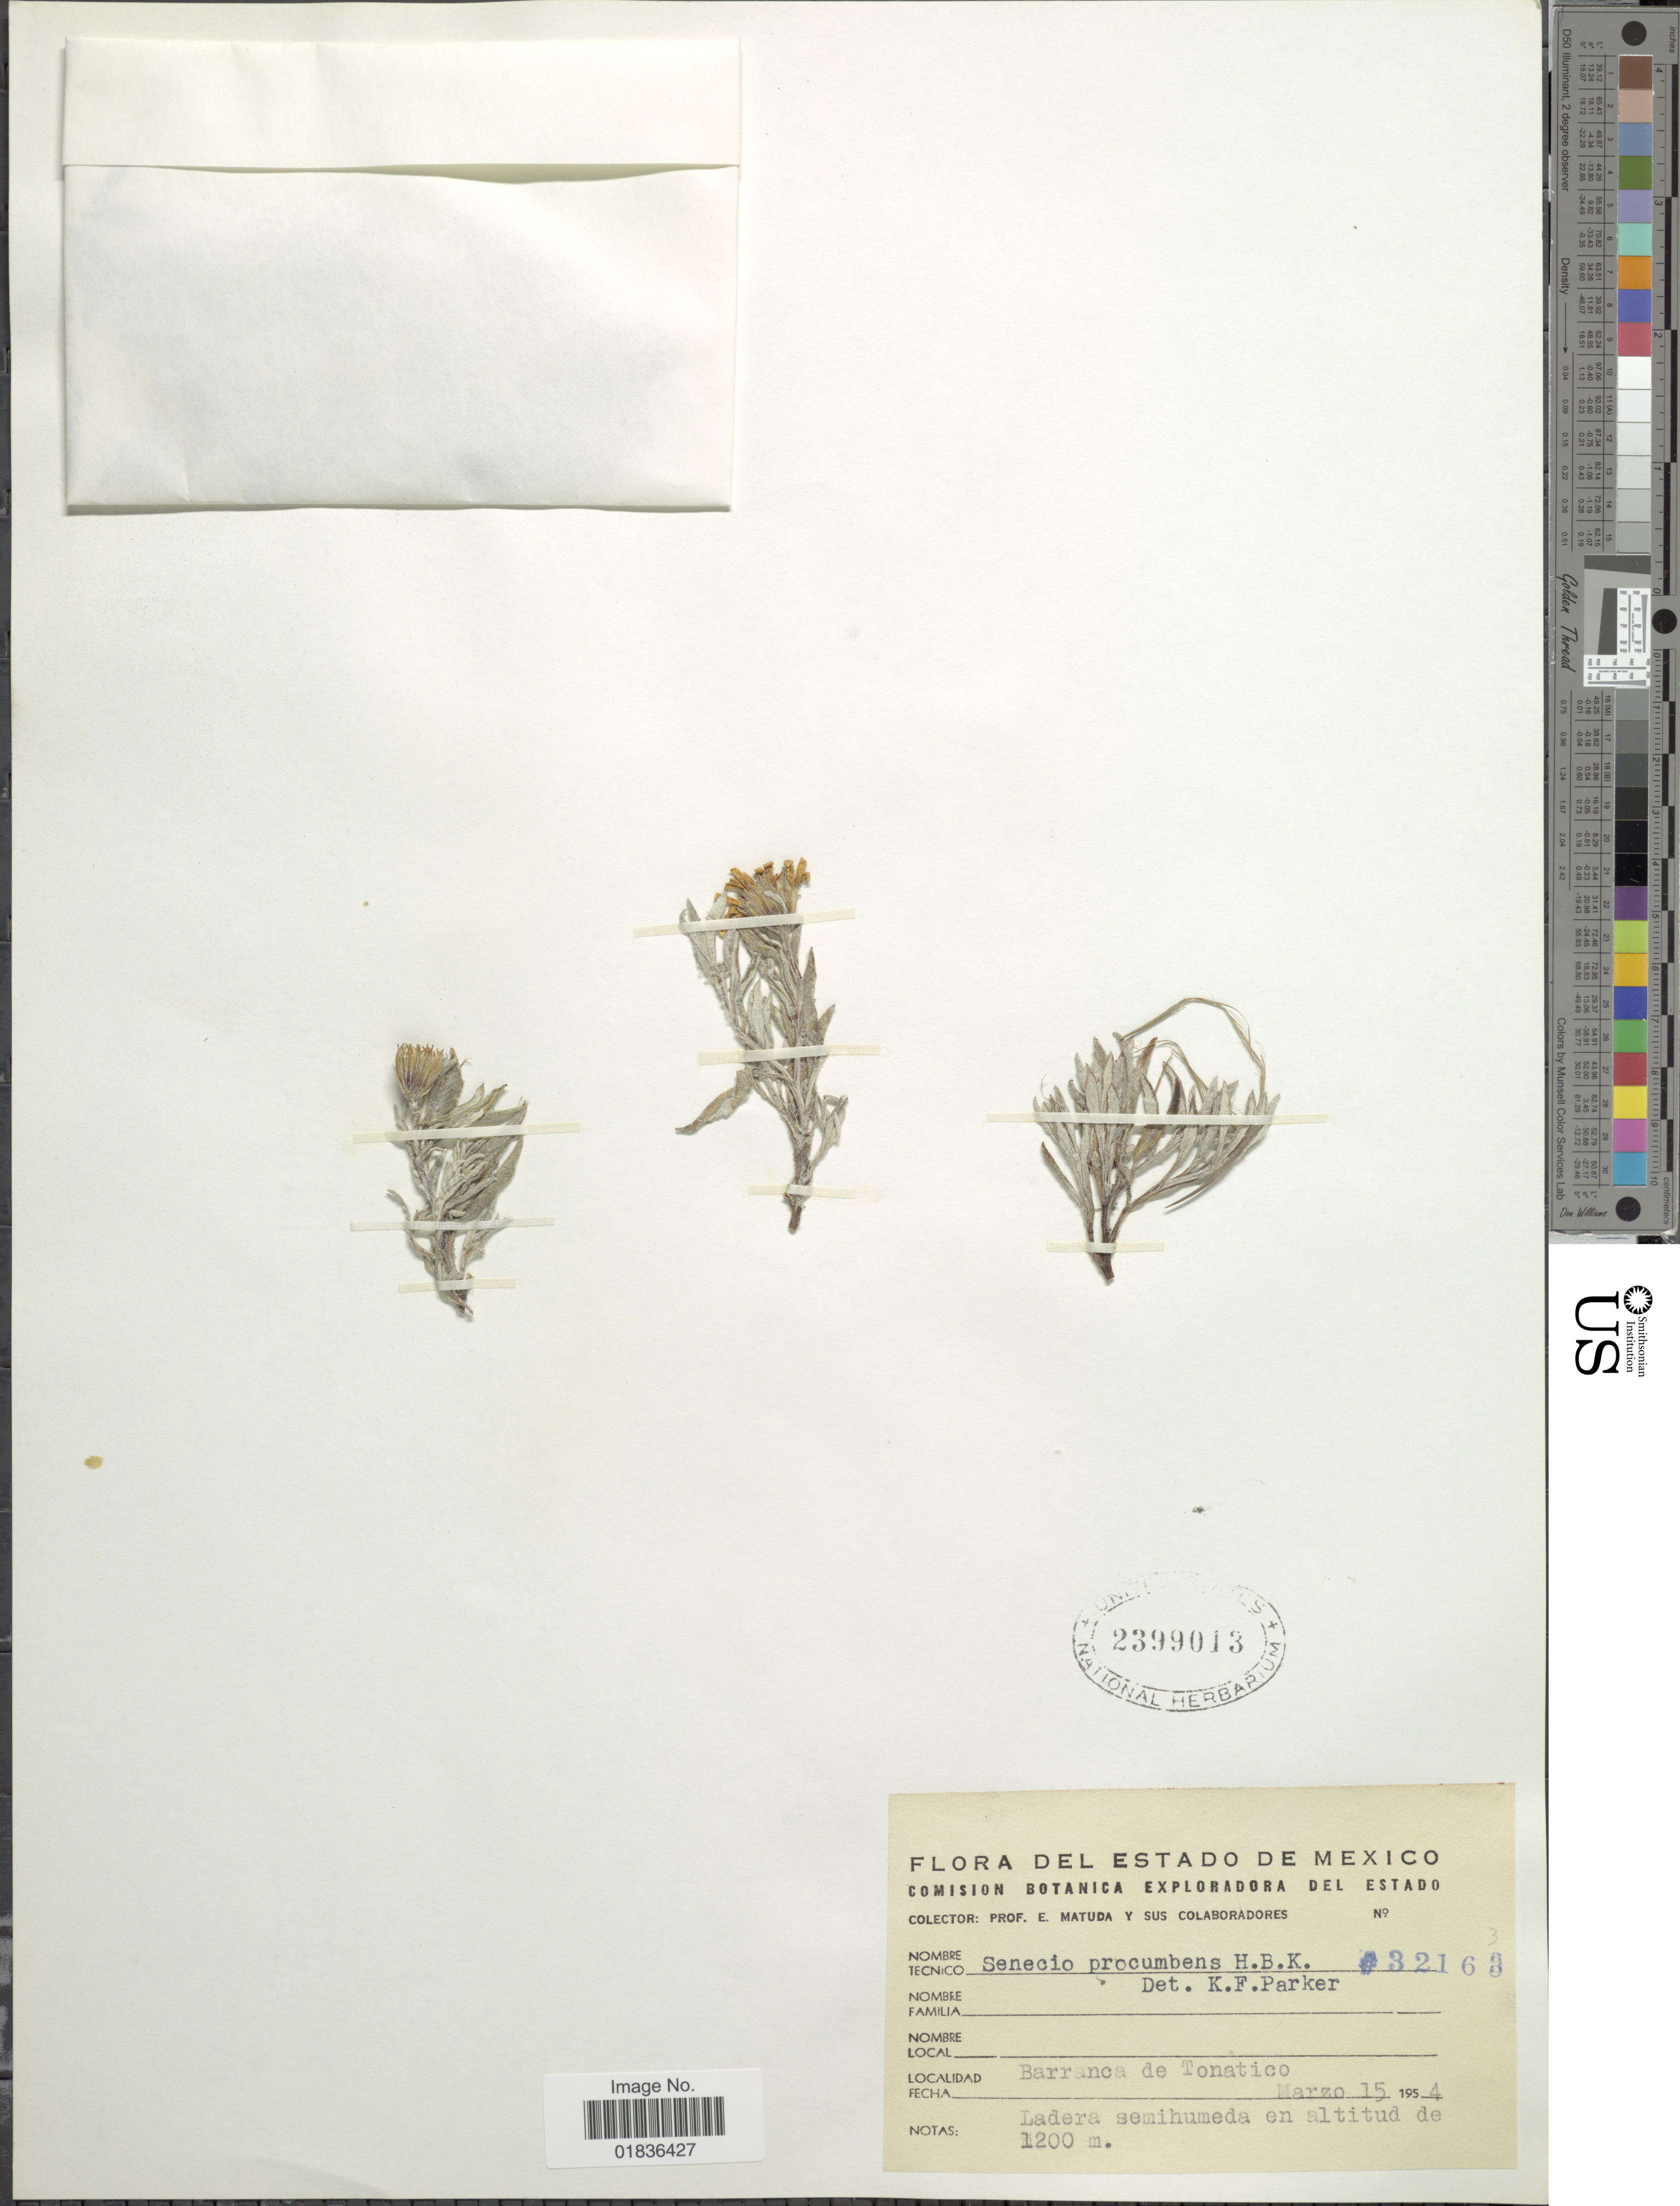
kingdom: Plantae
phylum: Tracheophyta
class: Magnoliopsida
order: Asterales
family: Asteraceae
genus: Senecio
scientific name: Senecio procumbens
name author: Kunth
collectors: E. Matuda & et al.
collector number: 32163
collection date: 1954-03-15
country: Mexico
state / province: México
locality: Barranca de Tonatico.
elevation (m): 1200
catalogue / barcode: US 2399013